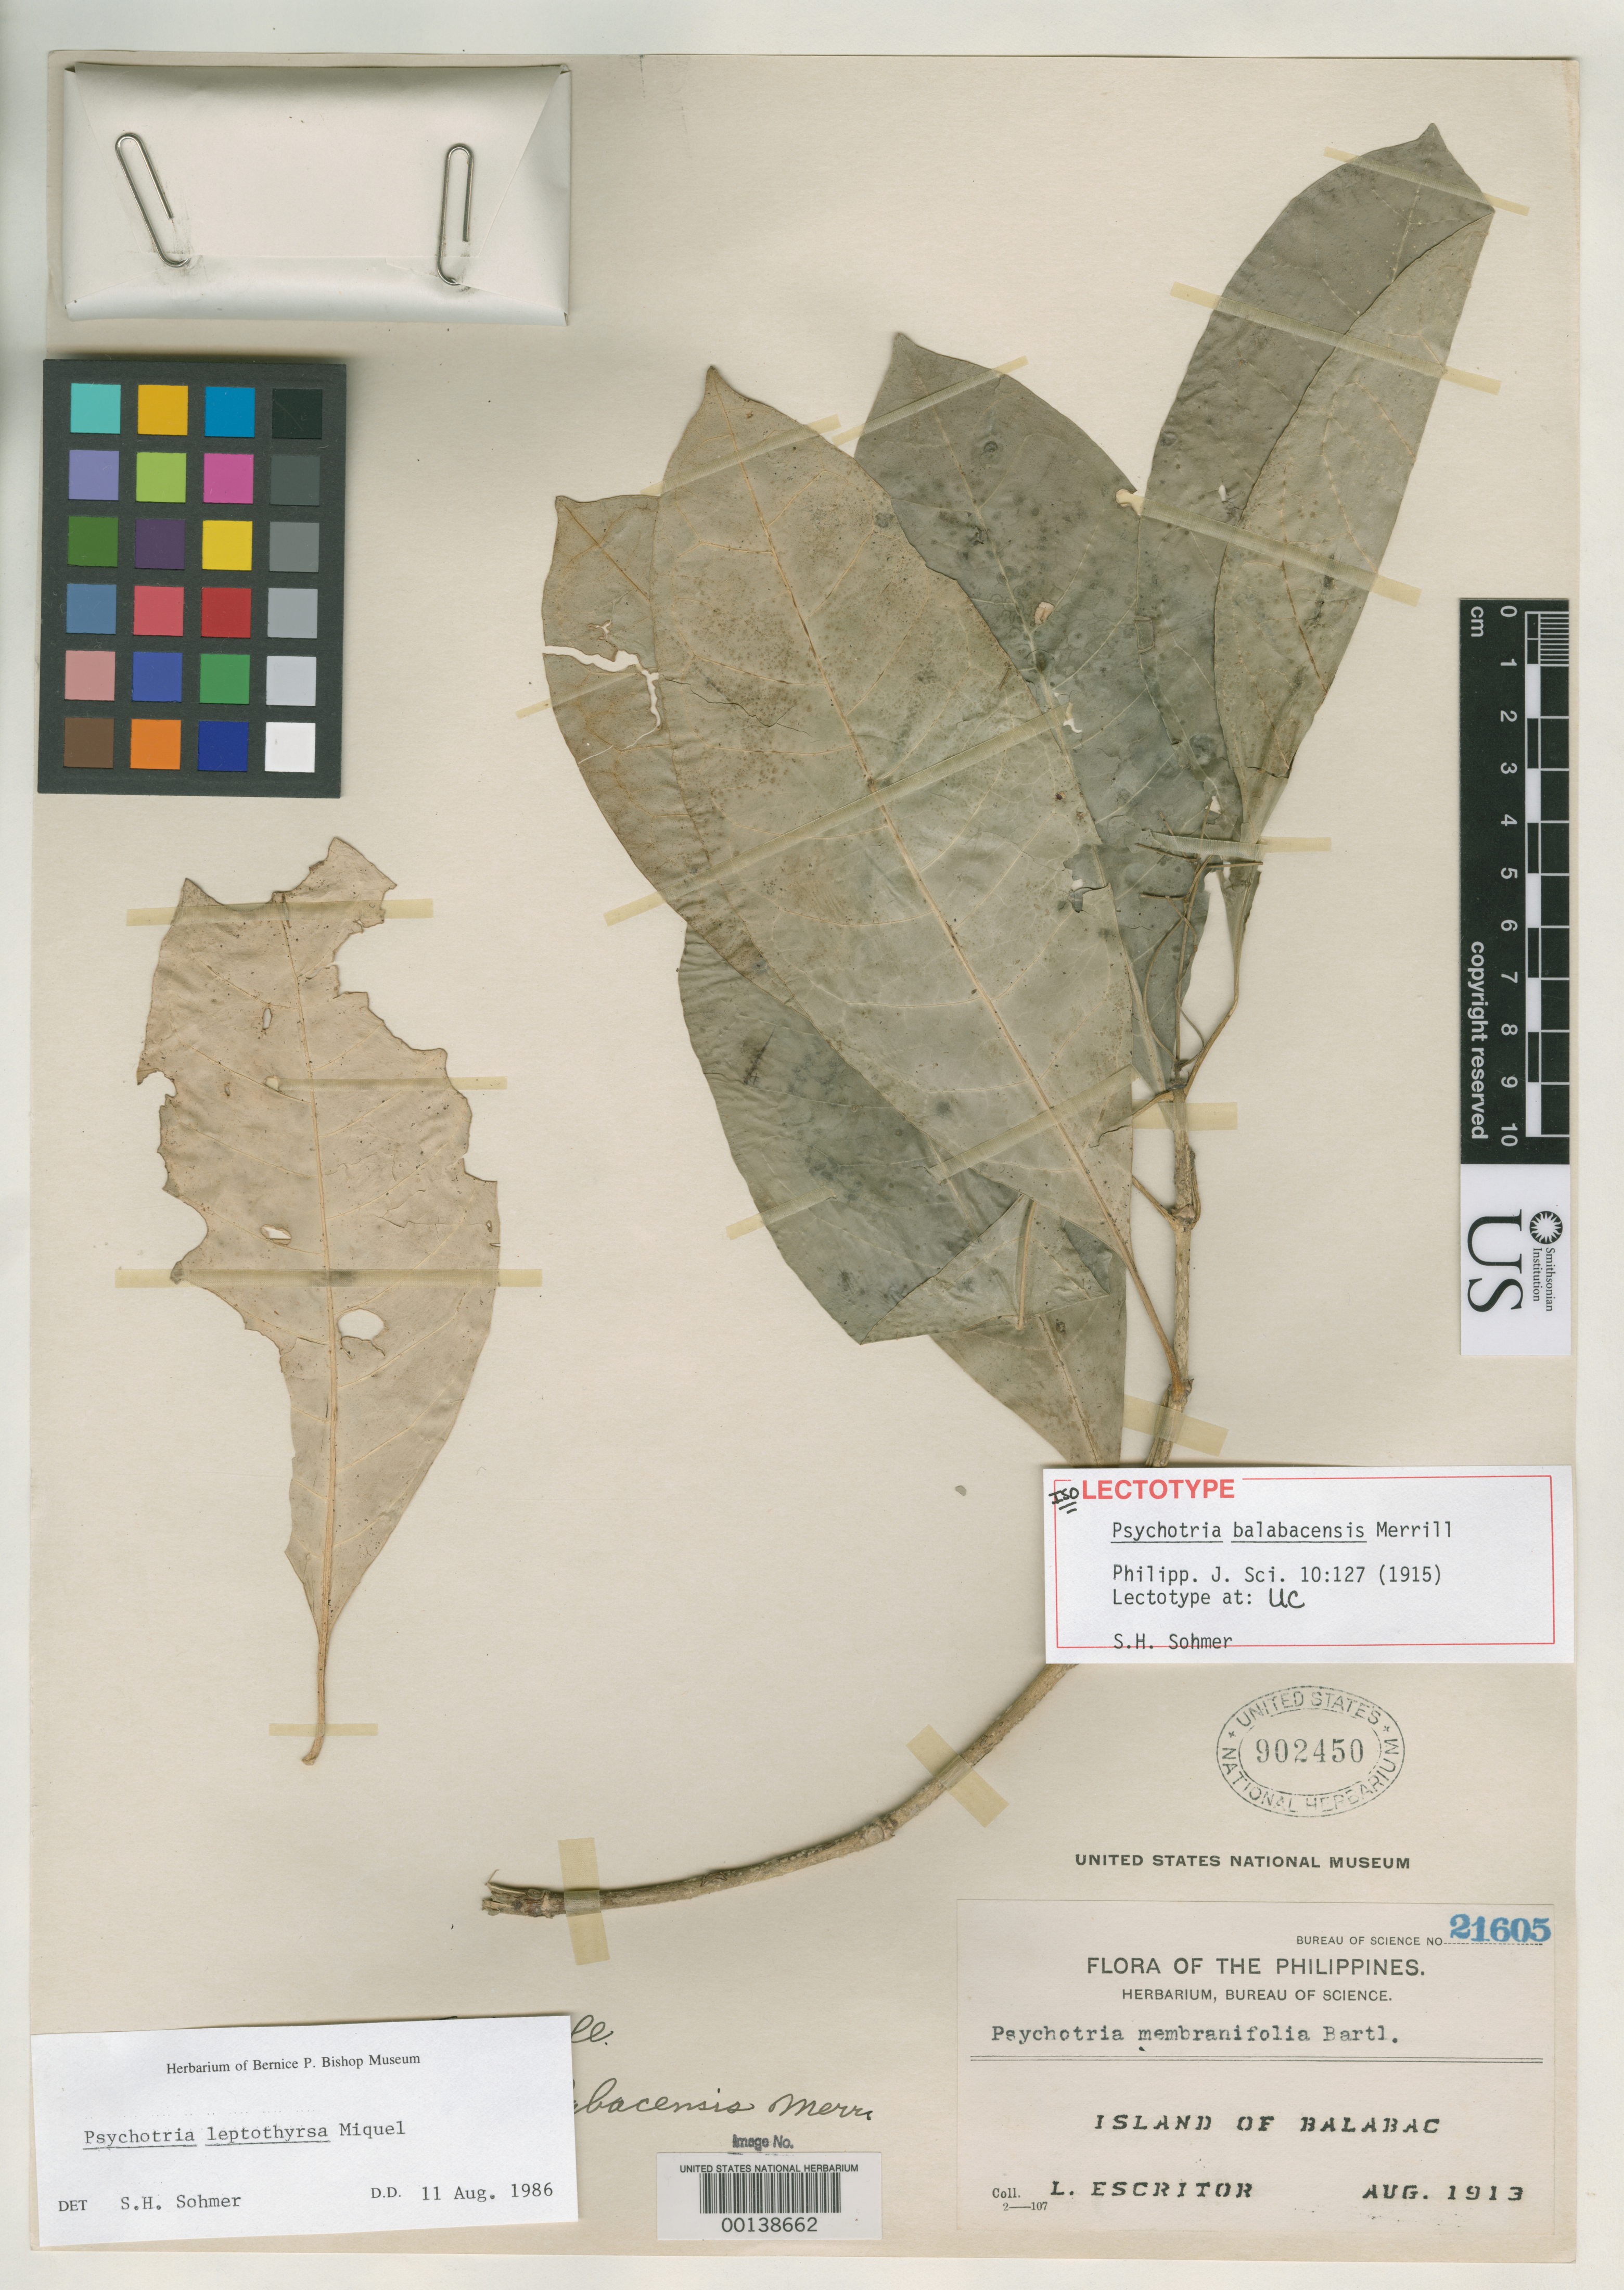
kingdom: Plantae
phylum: Tracheophyta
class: Magnoliopsida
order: Gentianales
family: Rubiaceae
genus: Psychotria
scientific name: Psychotria balabacensis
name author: Merr.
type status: Isotype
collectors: L. Escritor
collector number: Bur. Sci. 21605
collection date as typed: Aug 1913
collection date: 1913-08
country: Philippines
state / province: Mimaropa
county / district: Palawan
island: Balabac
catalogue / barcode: US 902450